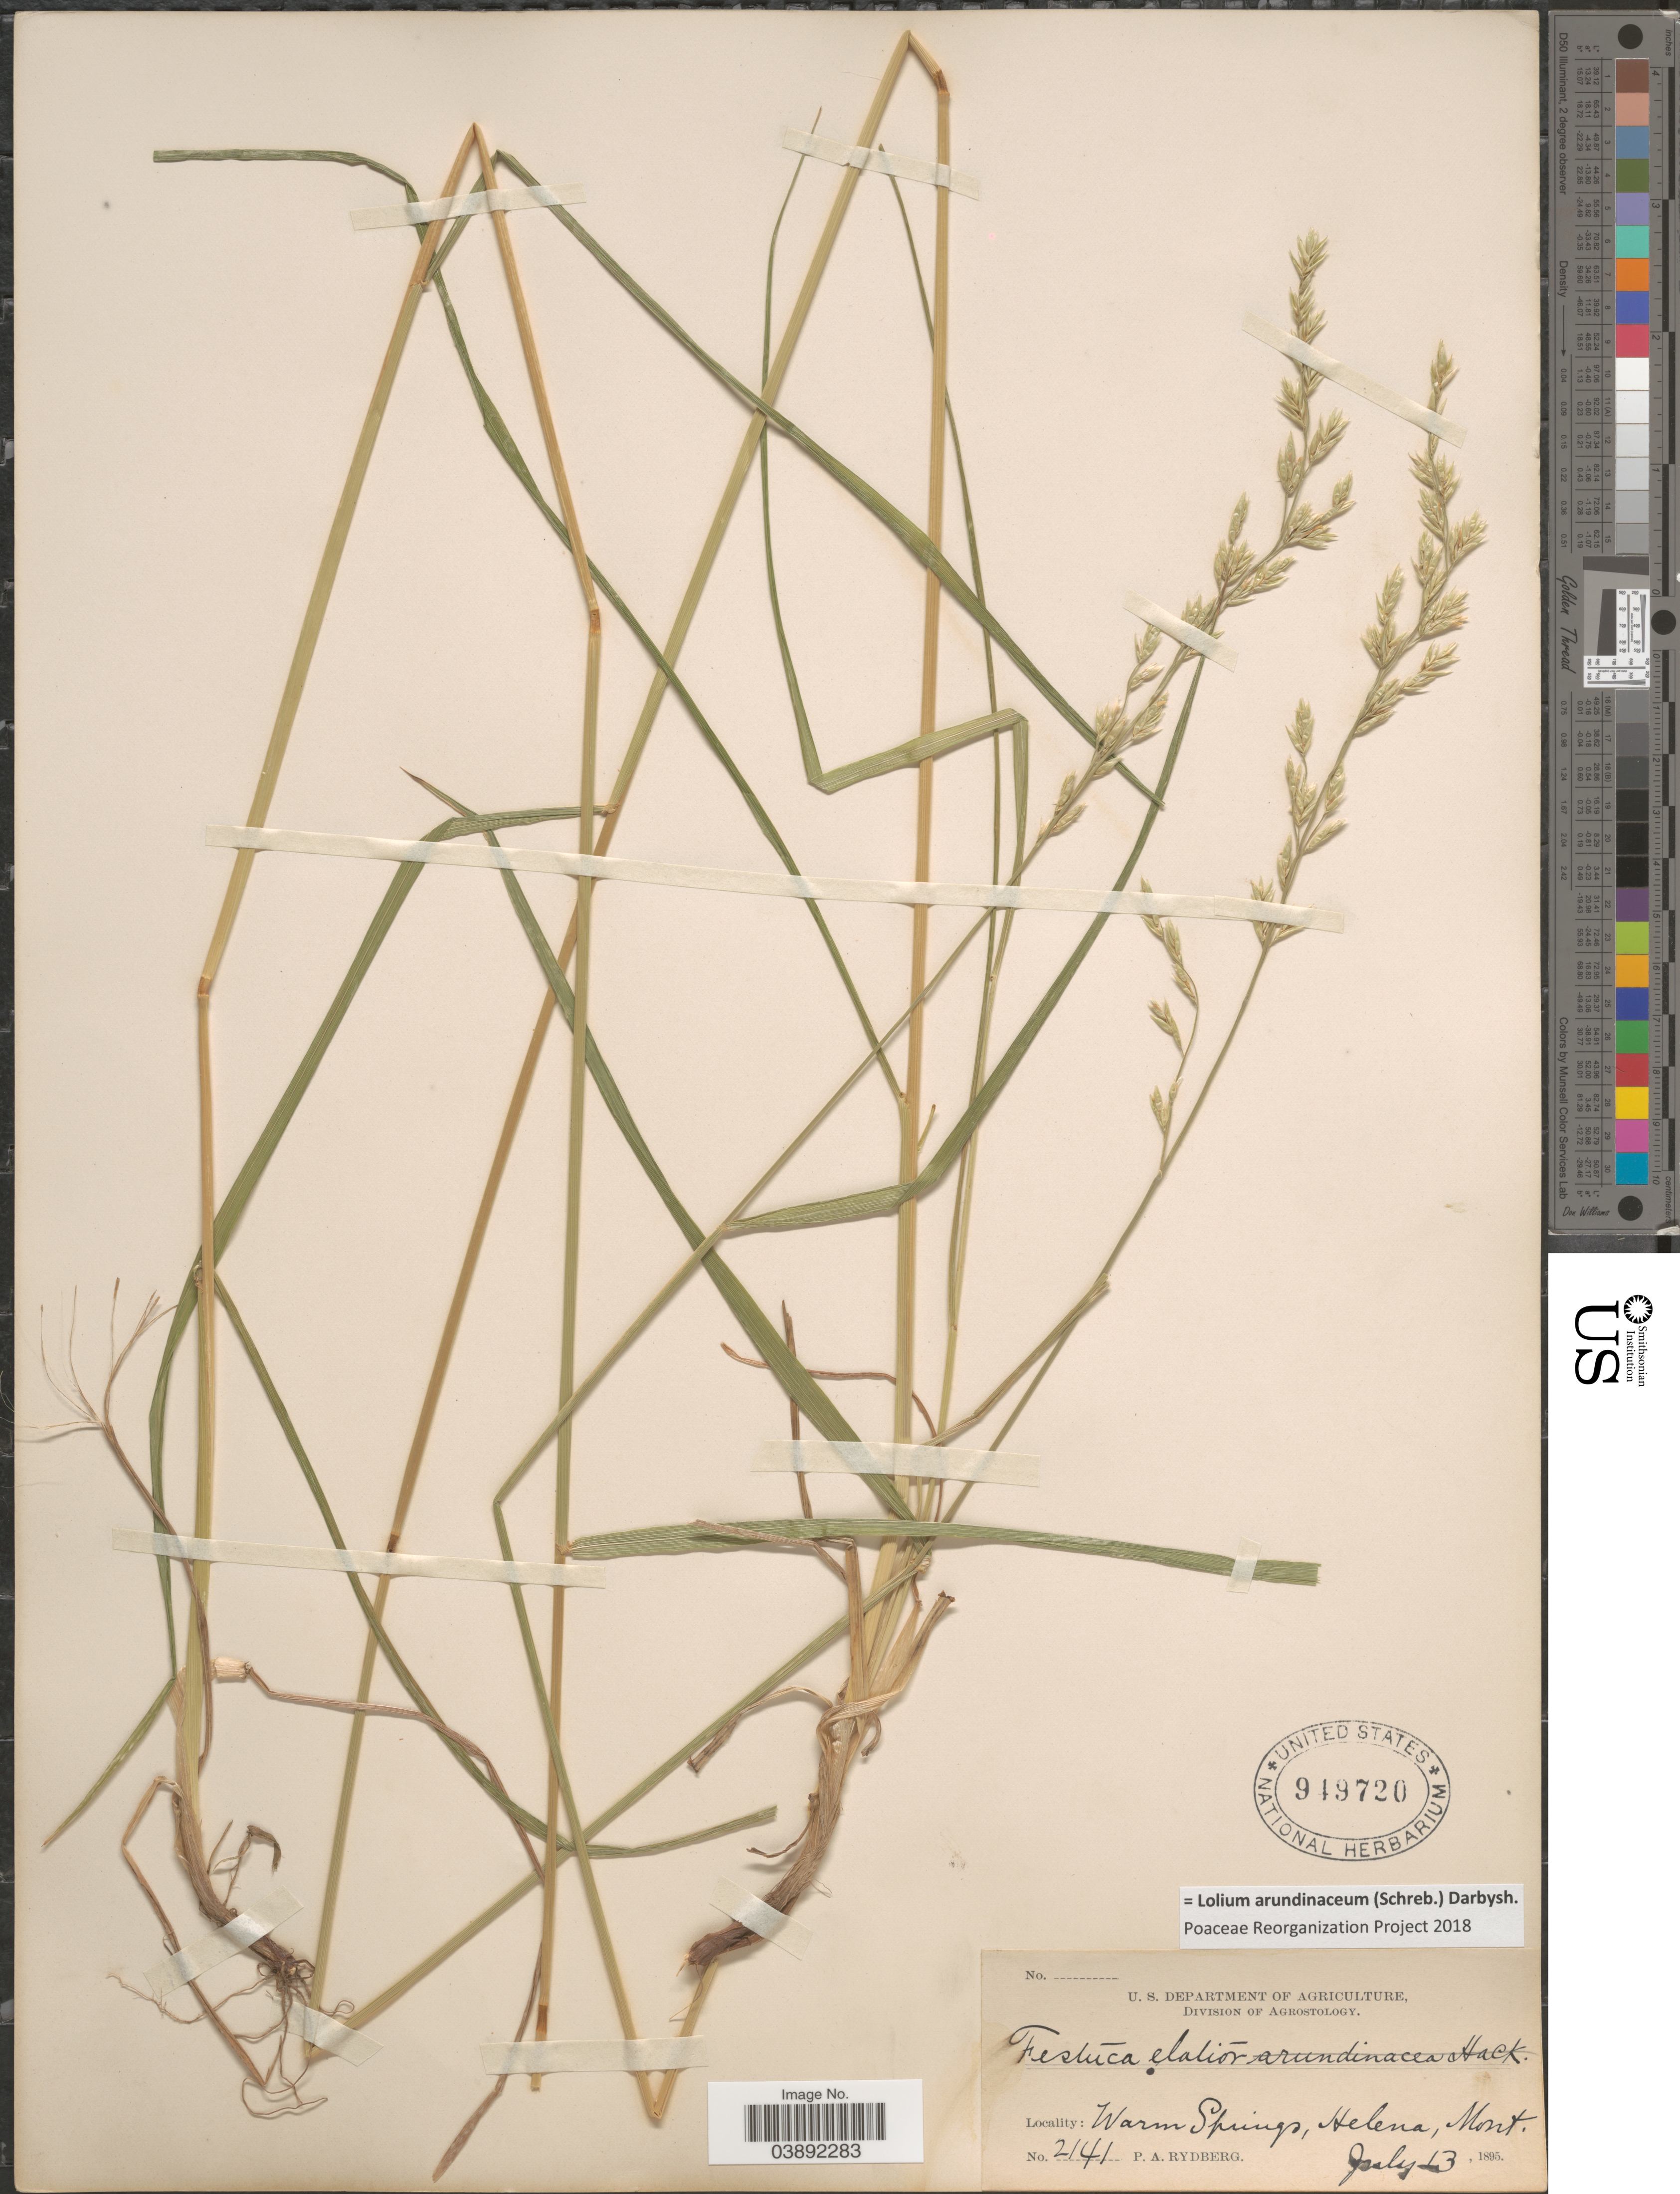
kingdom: Plantae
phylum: Tracheophyta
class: Liliopsida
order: Poales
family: Poaceae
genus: Lolium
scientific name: Lolium arundinaceum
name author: (Schreb.) Darbysh.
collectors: P. A. Rydberg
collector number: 2141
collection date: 1895-07-13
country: United States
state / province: Montana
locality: Warm Springs, Helena.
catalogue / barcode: US 949720